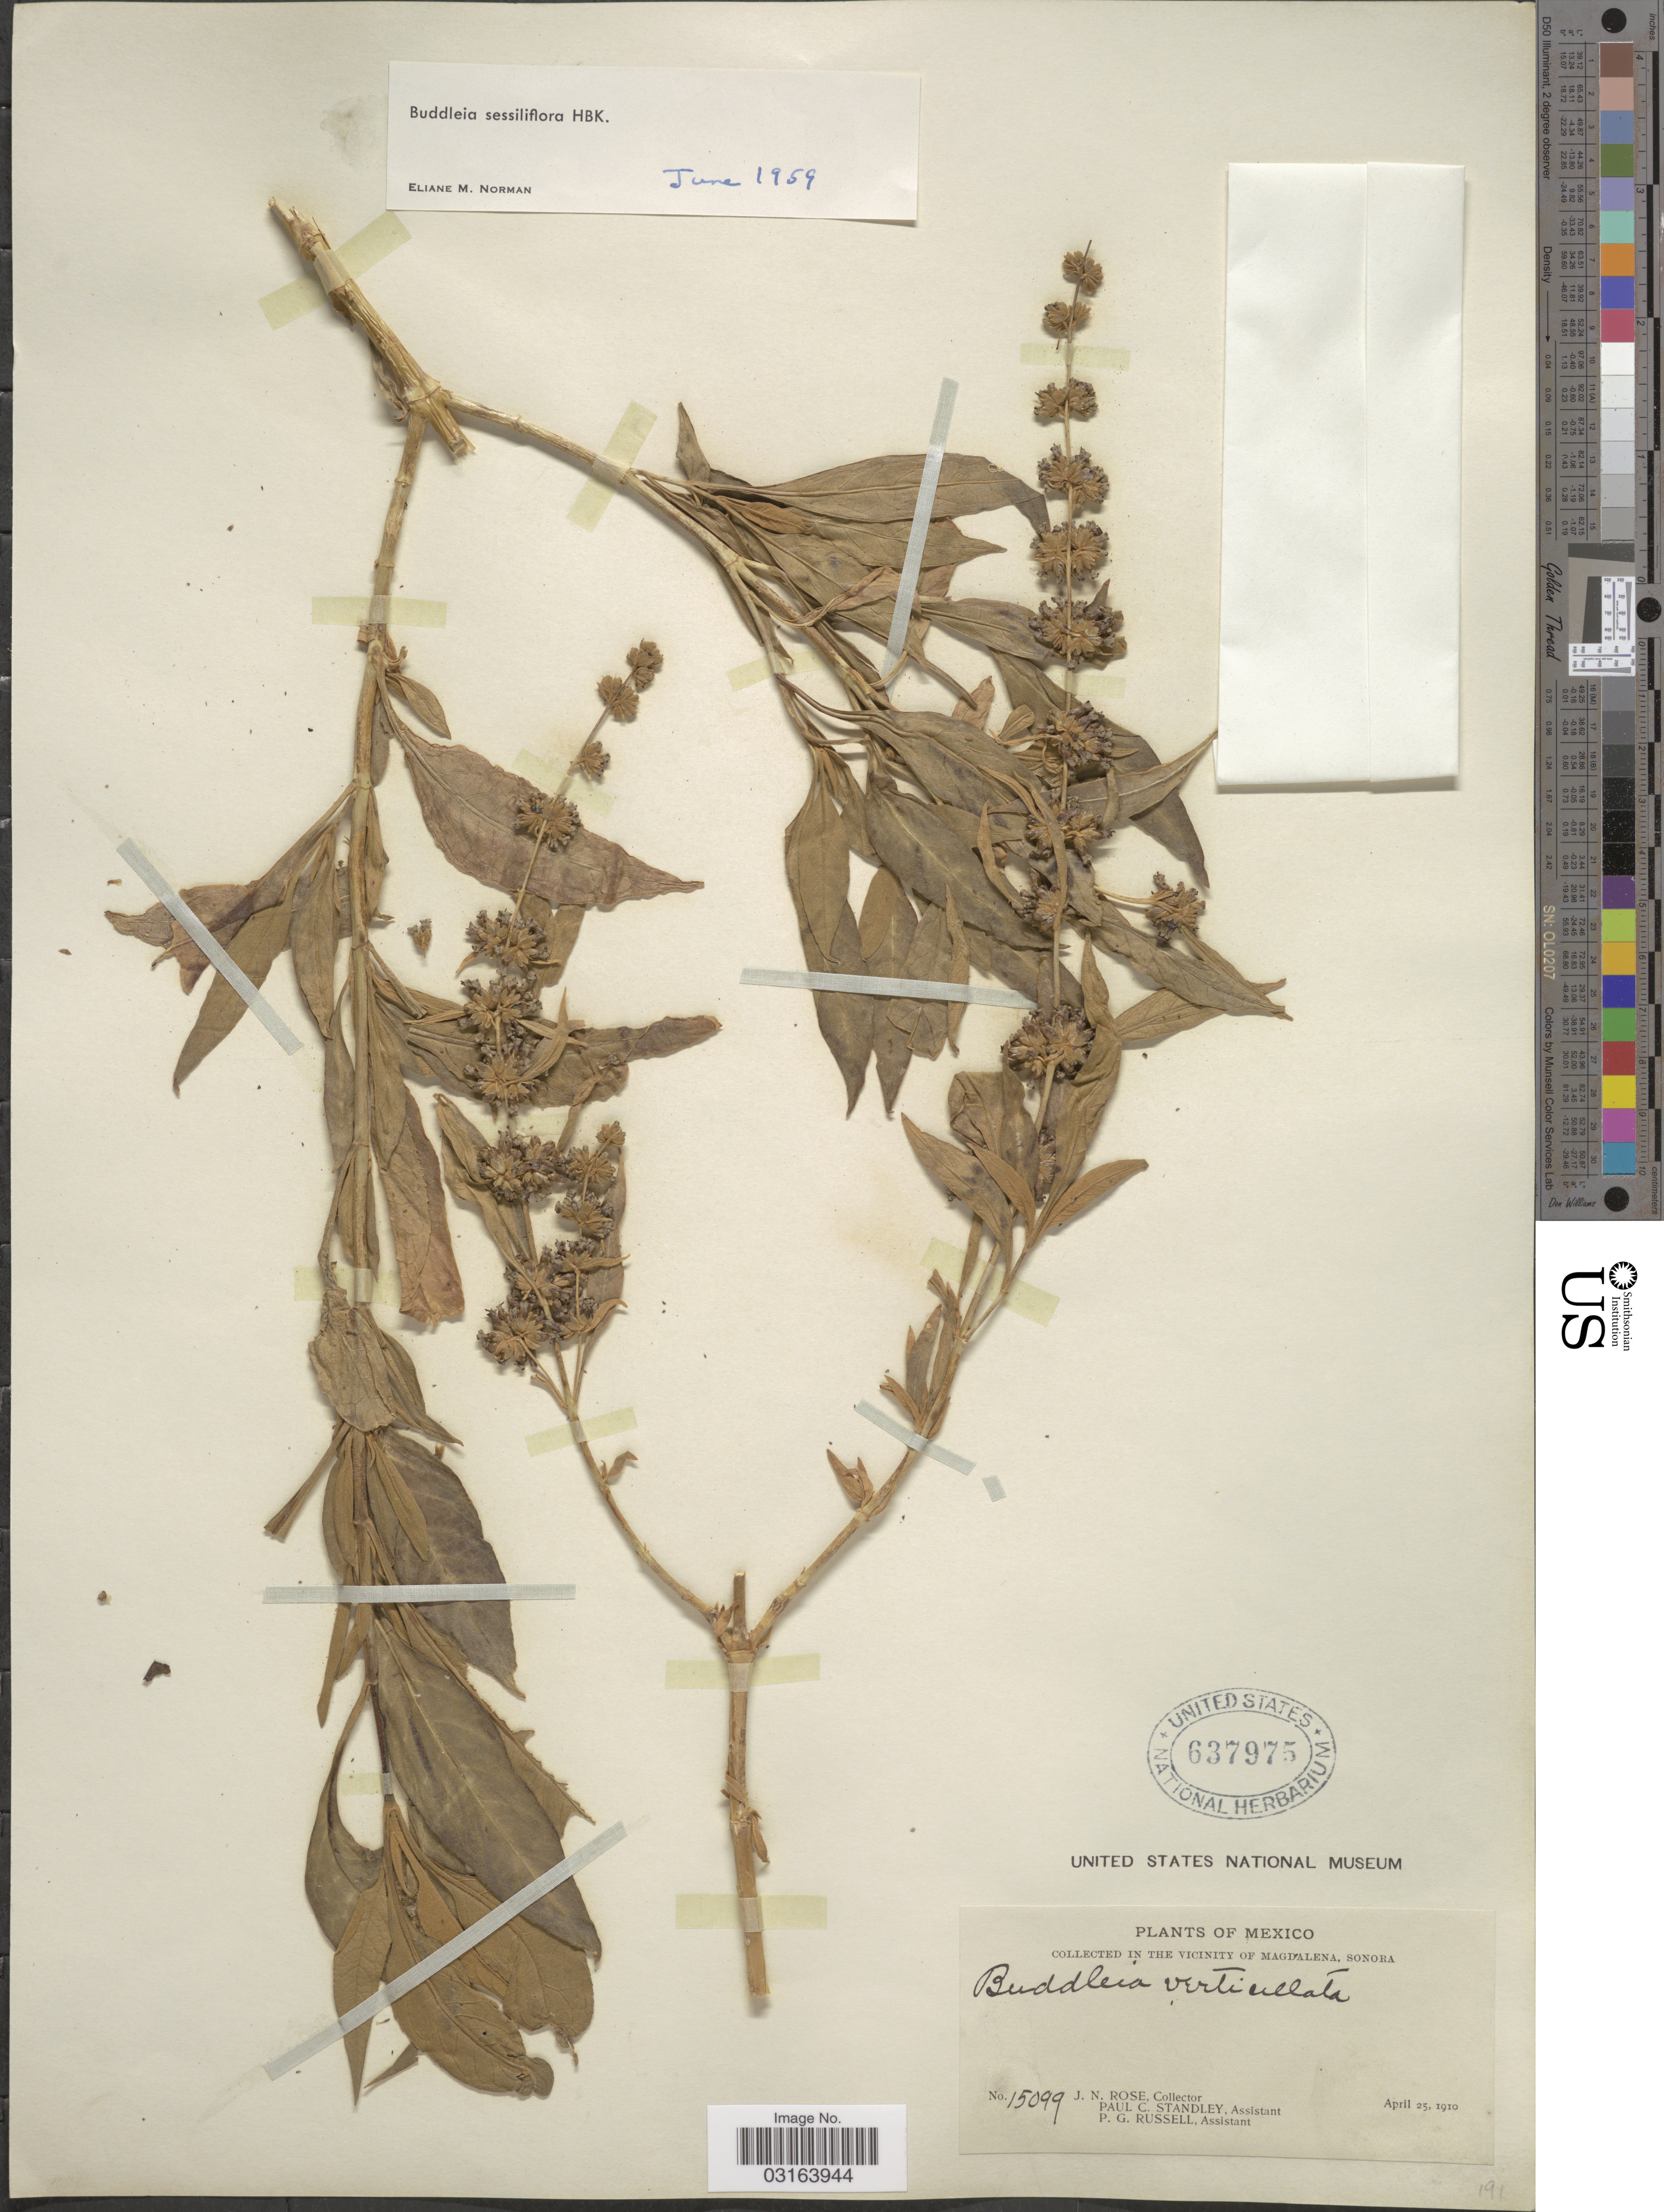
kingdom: Plantae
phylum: Tracheophyta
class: Magnoliopsida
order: Lamiales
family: Scrophulariaceae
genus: Buddleja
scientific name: Buddleja sessiliflora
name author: Kunth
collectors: J. N. Rose, P. C. Standley & P. G. Russell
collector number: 15099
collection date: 1910-04-25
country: Mexico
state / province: Sonora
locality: Vicinity of Magdalena.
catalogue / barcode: US 637975